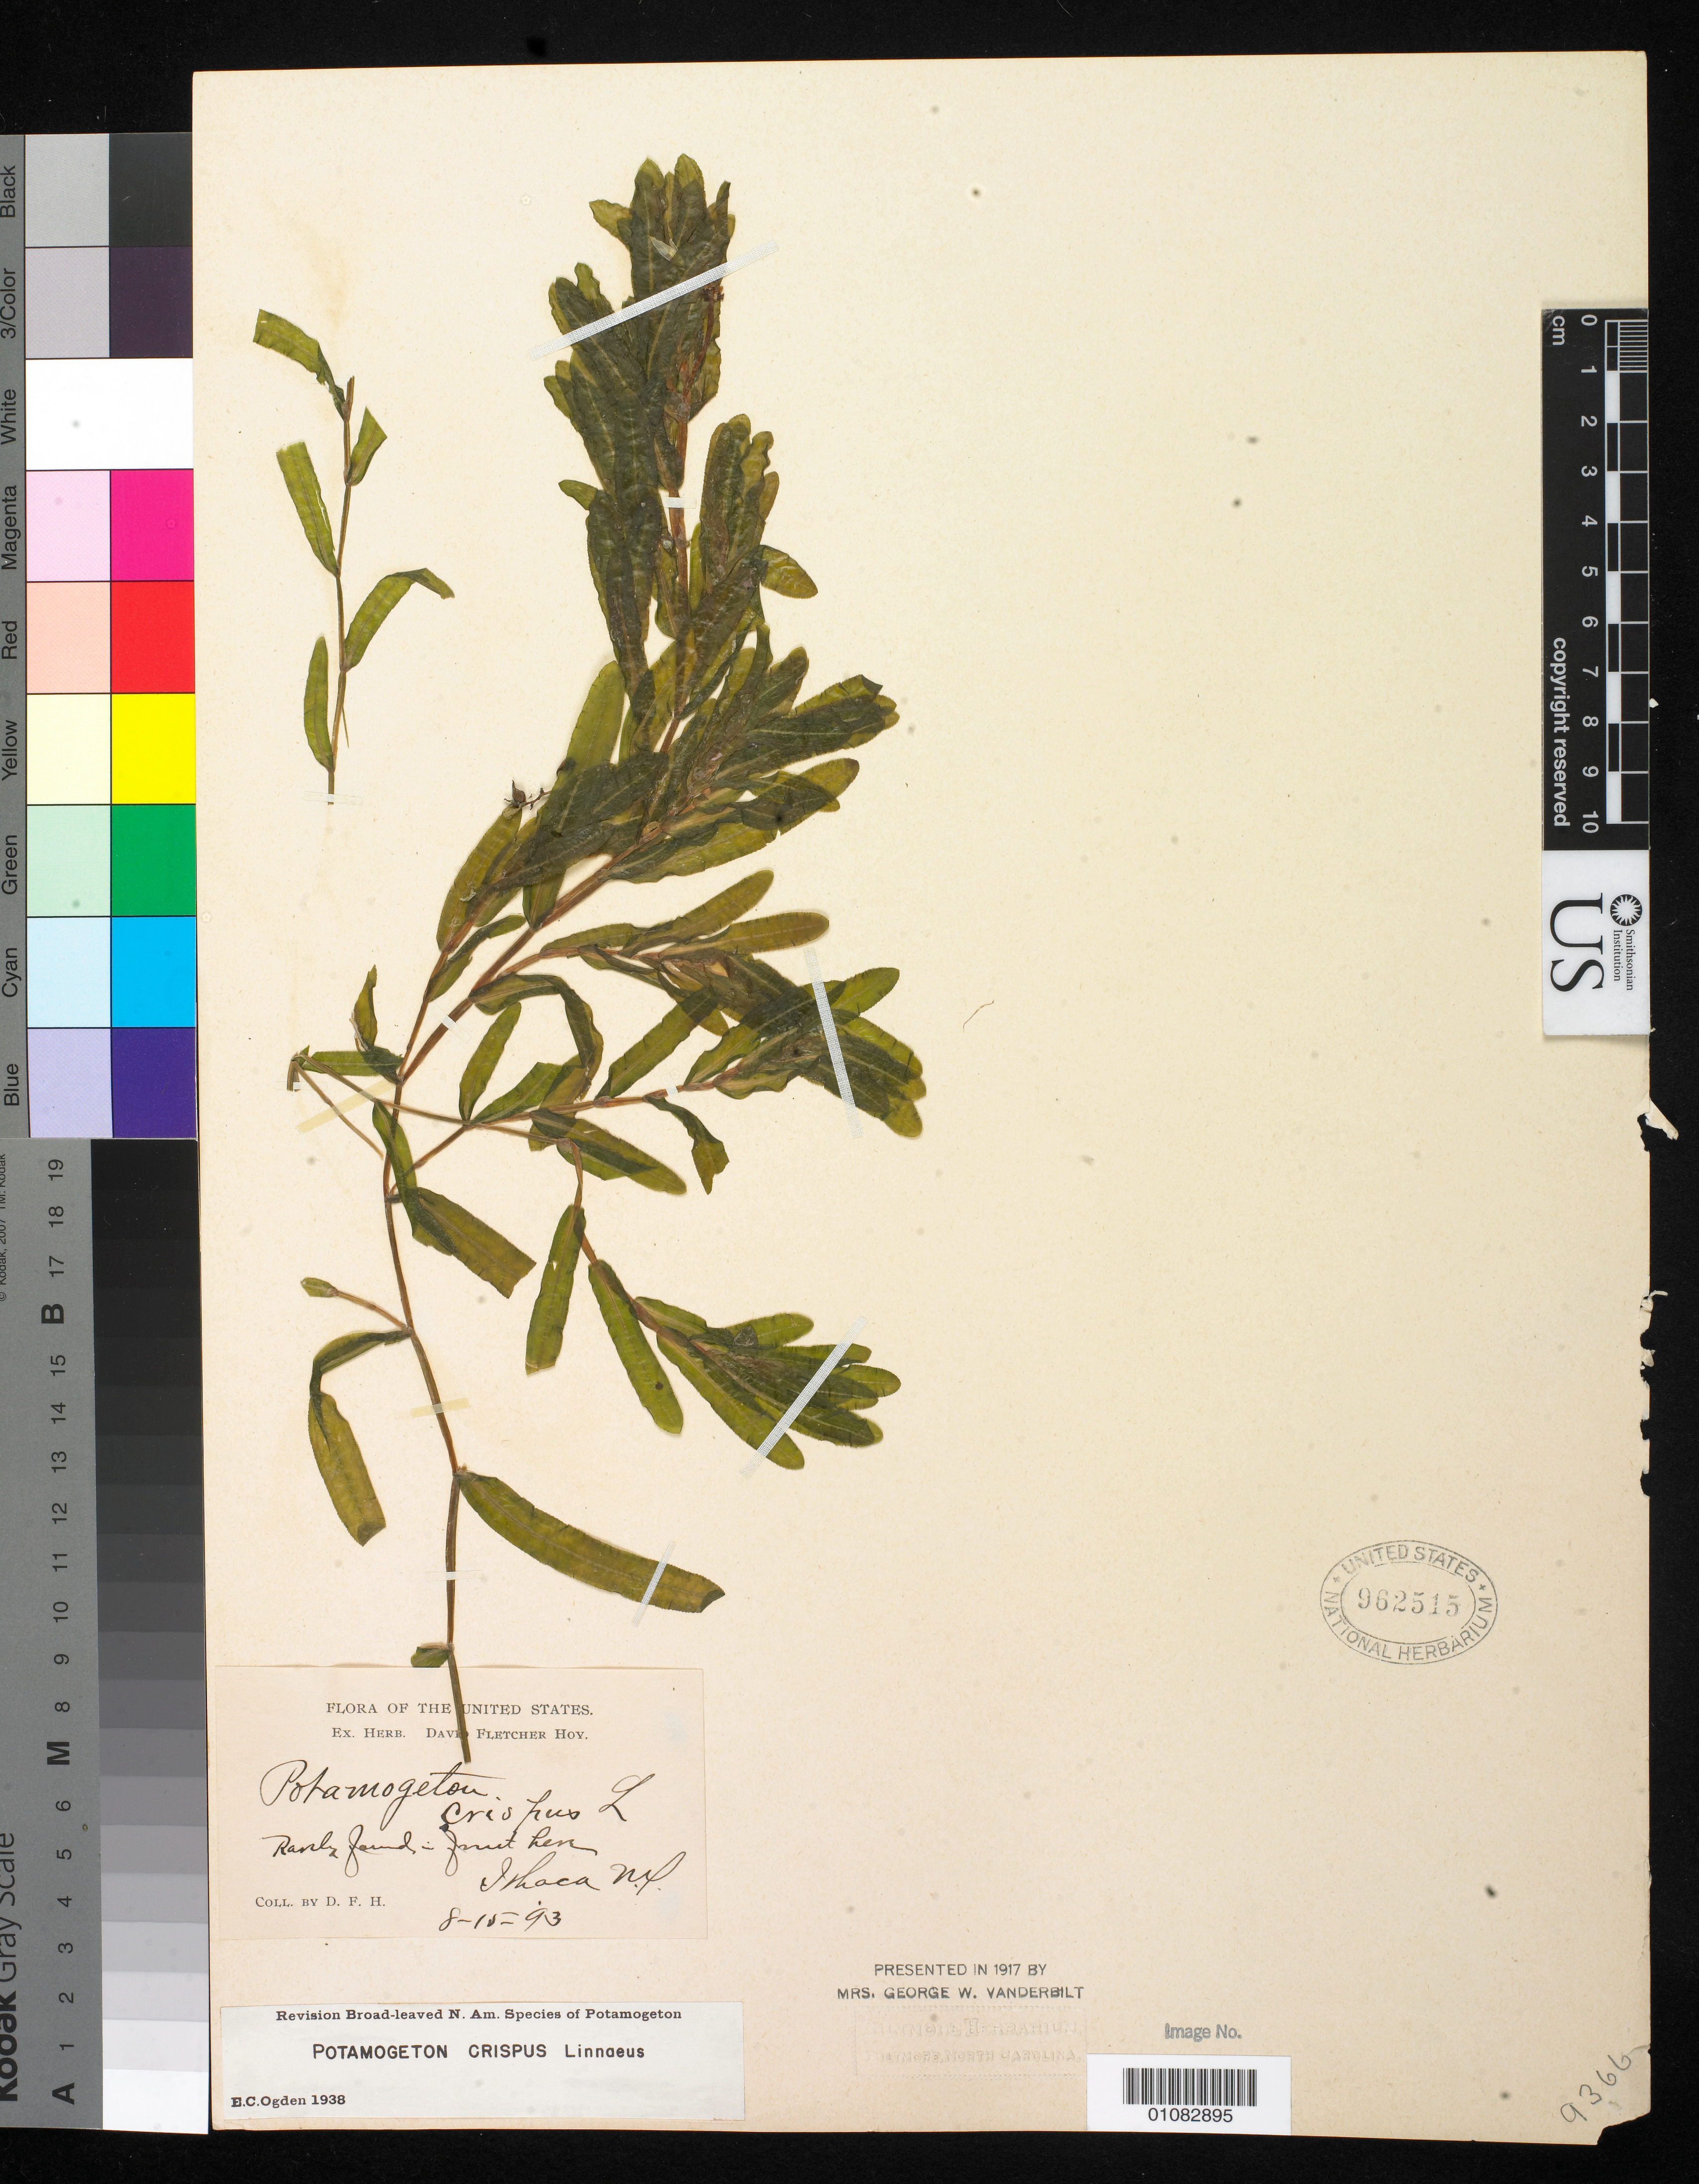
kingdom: Plantae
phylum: Tracheophyta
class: Liliopsida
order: Alismatales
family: Potamogetonaceae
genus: Potamogeton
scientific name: Potamogeton crispus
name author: L.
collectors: D. Hov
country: United States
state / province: New York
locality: Ithaca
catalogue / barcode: US 962515